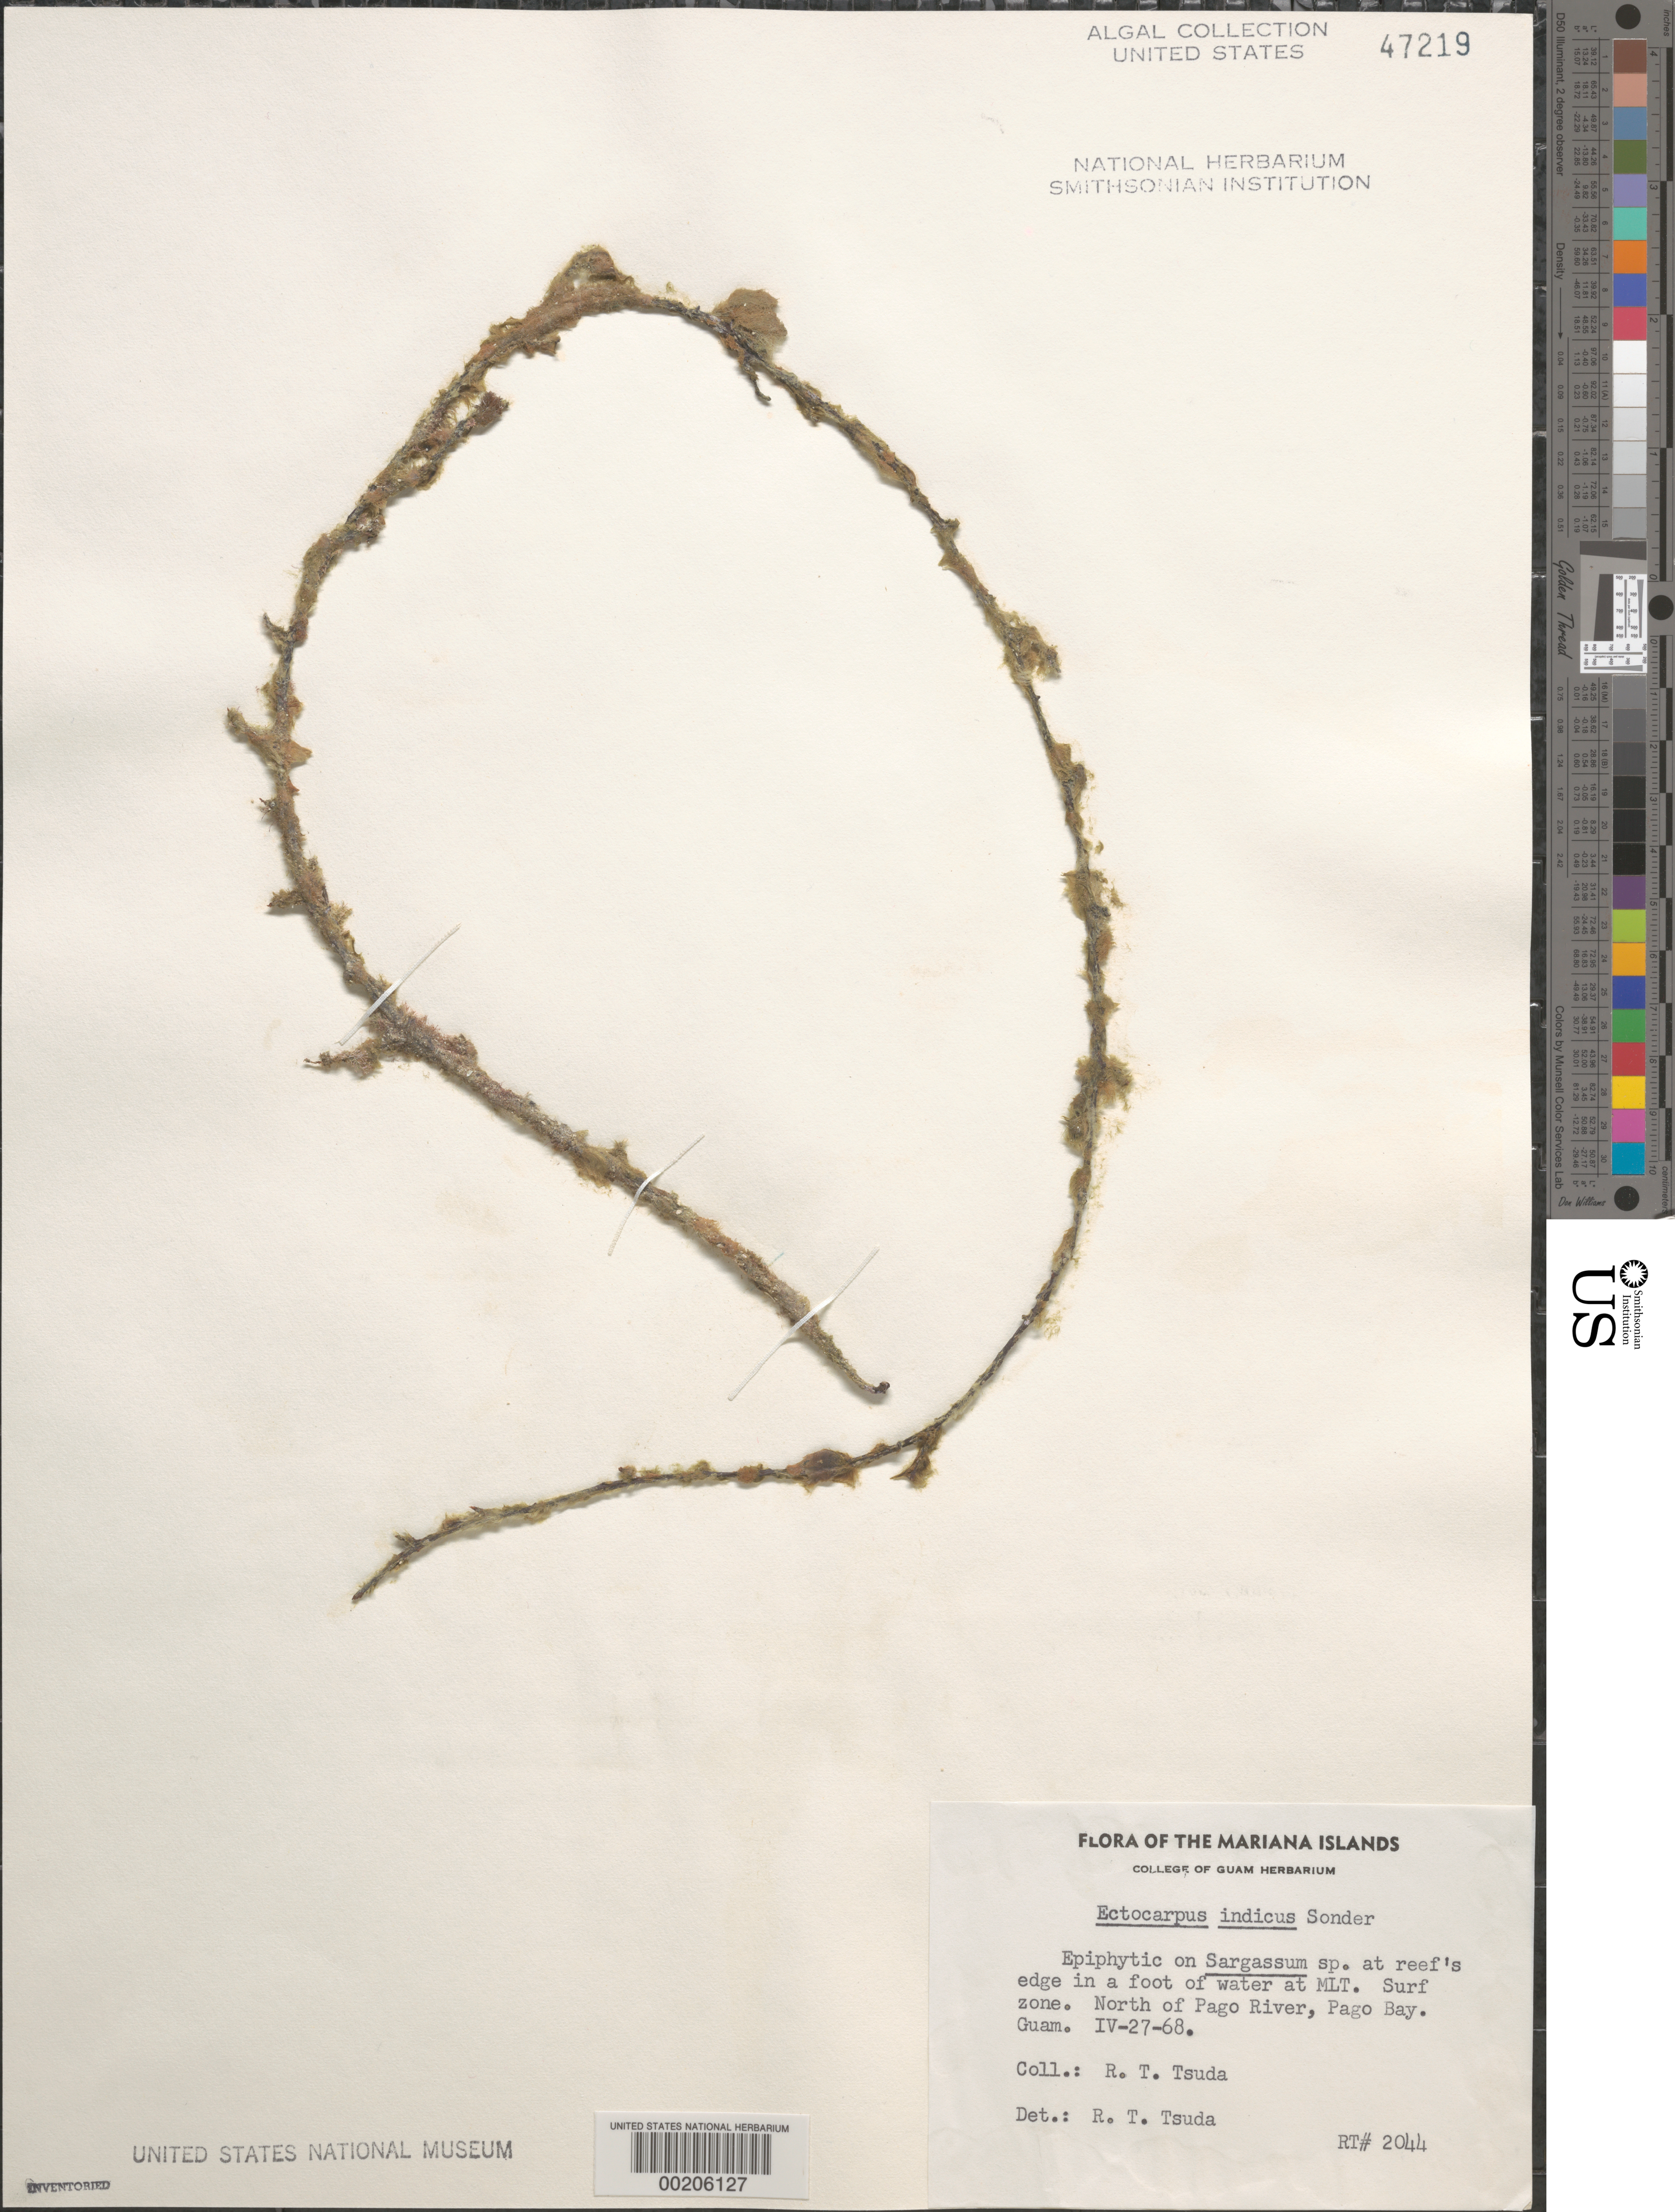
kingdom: Chromista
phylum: Ochrophyta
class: Phaeophyceae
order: Ectocarpales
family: Acinetosporaceae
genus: Feldmannia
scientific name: Feldmannia indica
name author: (O.G. Sond.) Womersley & A. Bailey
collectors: R. Tsuda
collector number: Rt 2044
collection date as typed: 27 Apr 1968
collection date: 1968-04-27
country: Guam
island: Guam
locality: Pago Bay north of Pago River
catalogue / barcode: US 47219